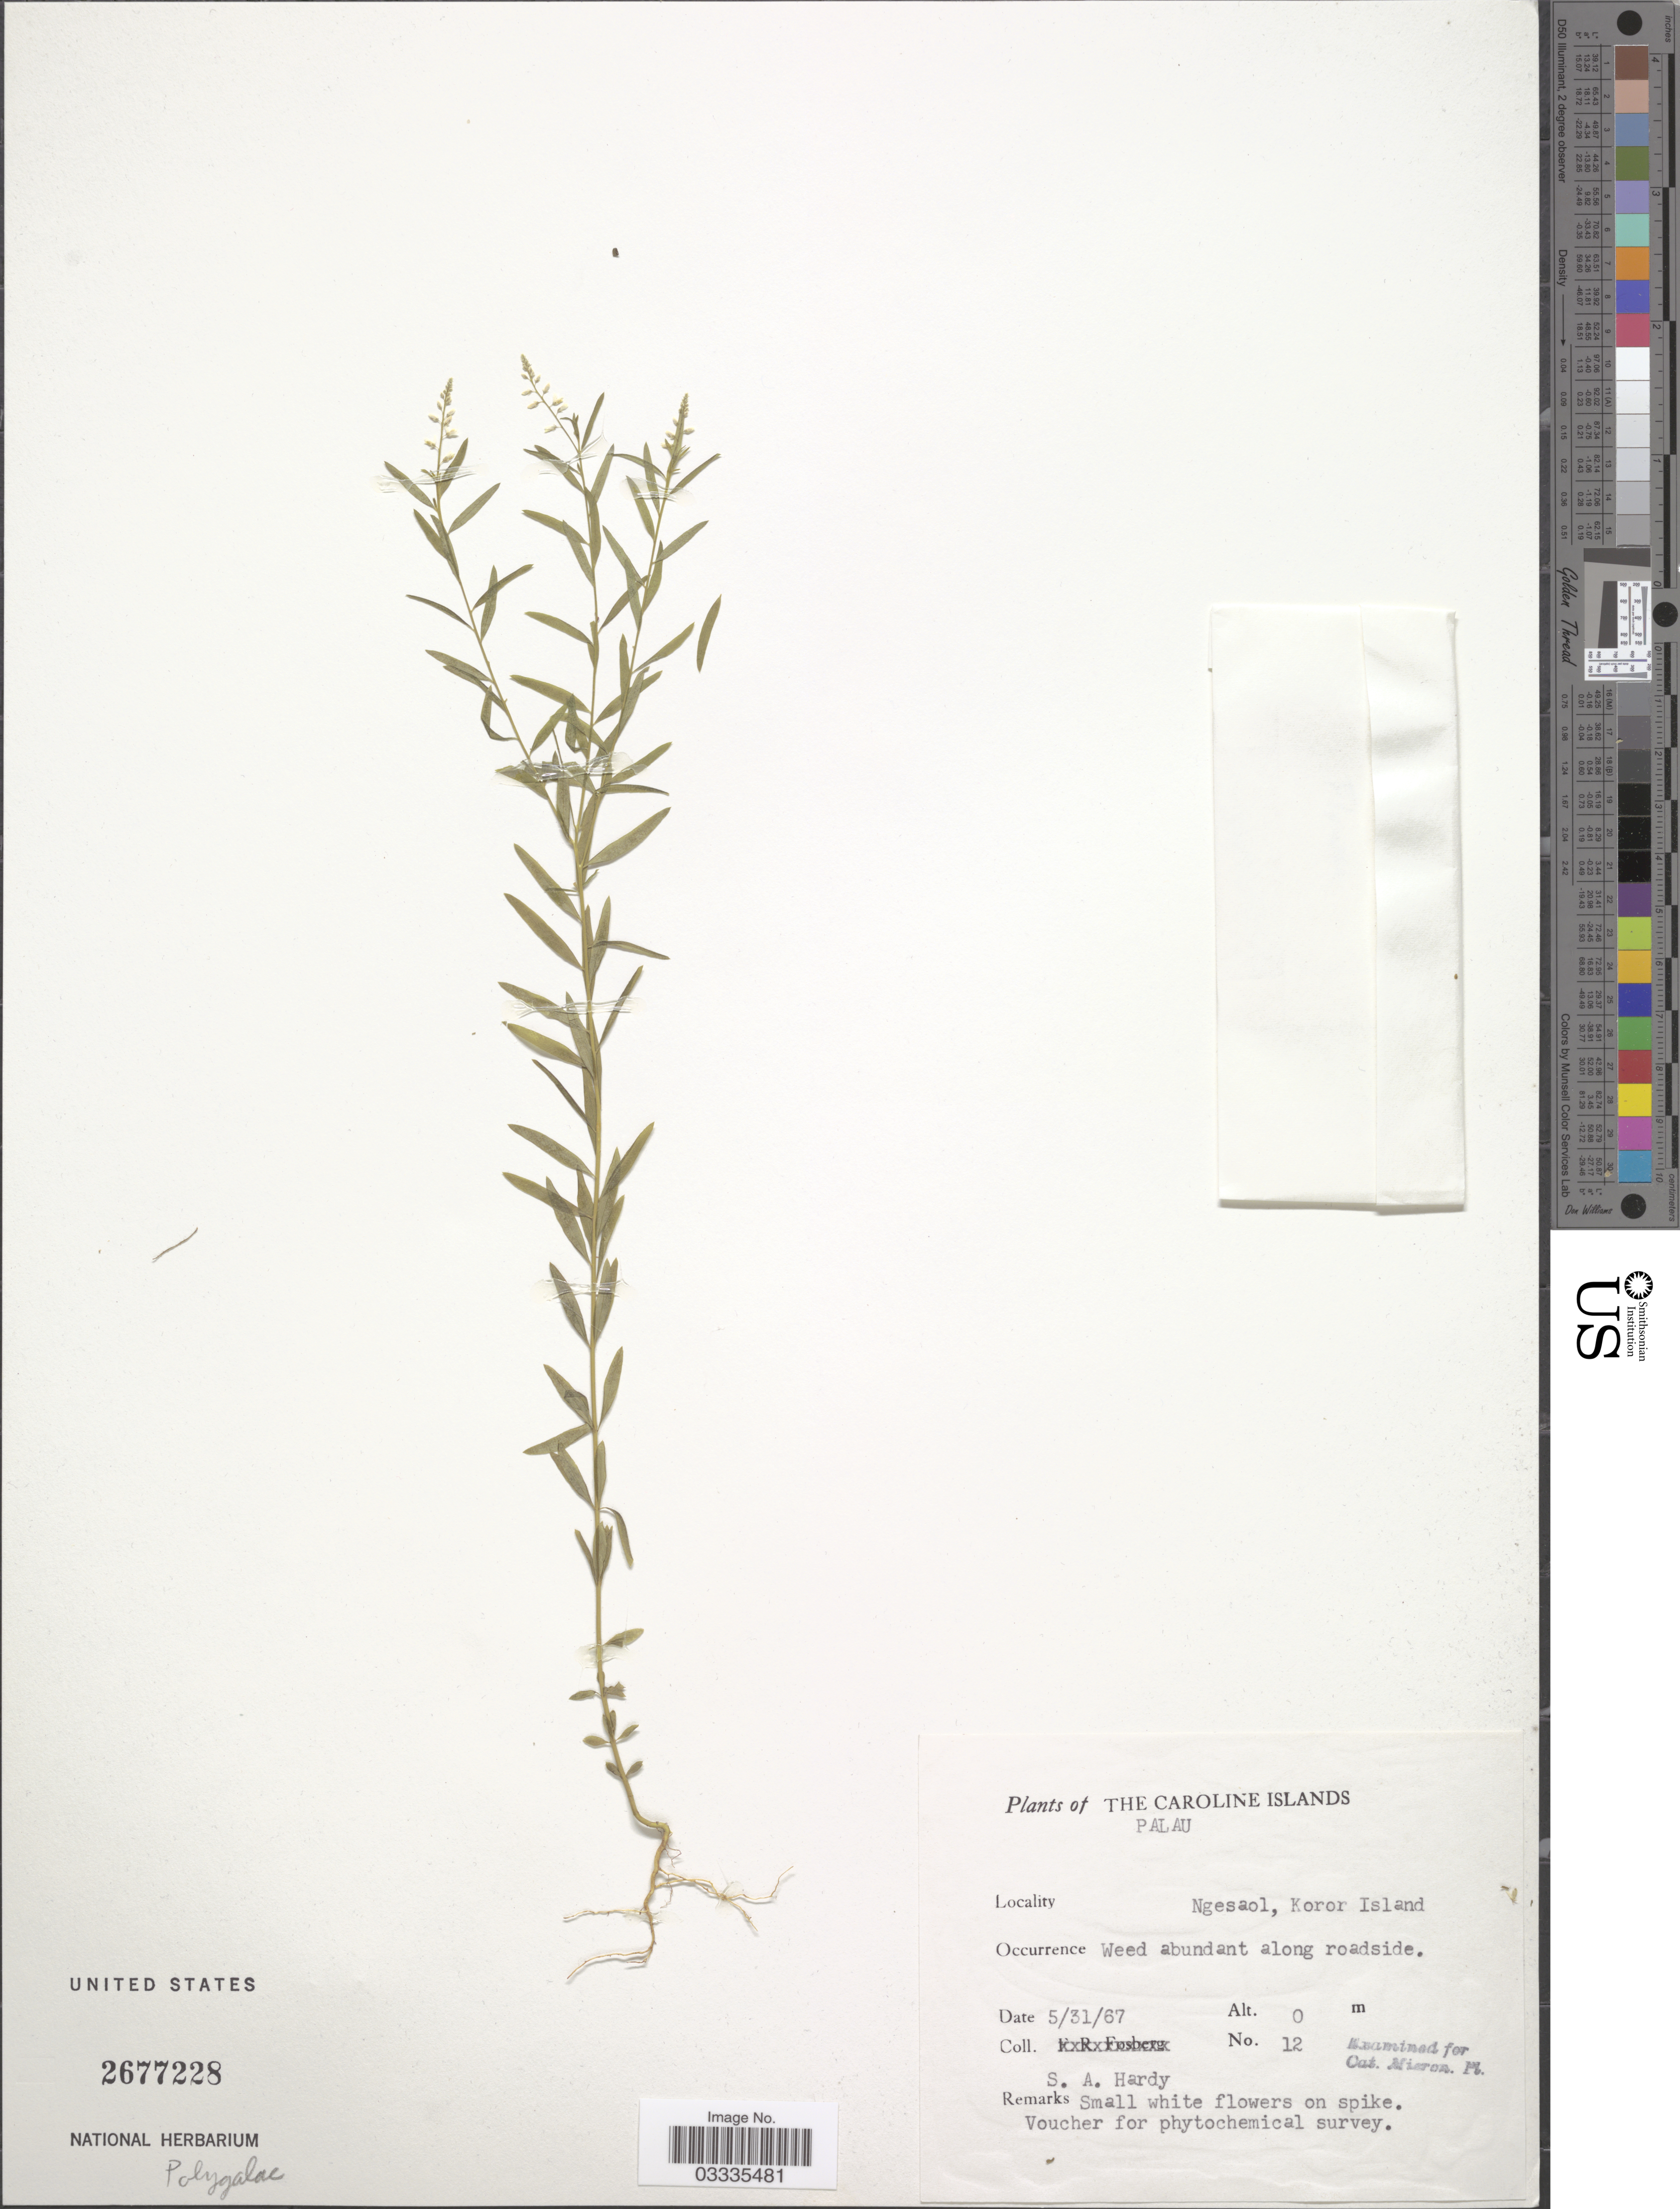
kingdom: Plantae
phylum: Tracheophyta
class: Magnoliopsida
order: Fabales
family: Polygalaceae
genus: Polygala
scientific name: Polygala paniculata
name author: L.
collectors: S. A. Hardy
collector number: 12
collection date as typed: Transcribed d/m/y: 31/5/67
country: Palau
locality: The Caroline Islands. Palau. Ngesaol, Koror Island.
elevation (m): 0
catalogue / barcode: US 2677228